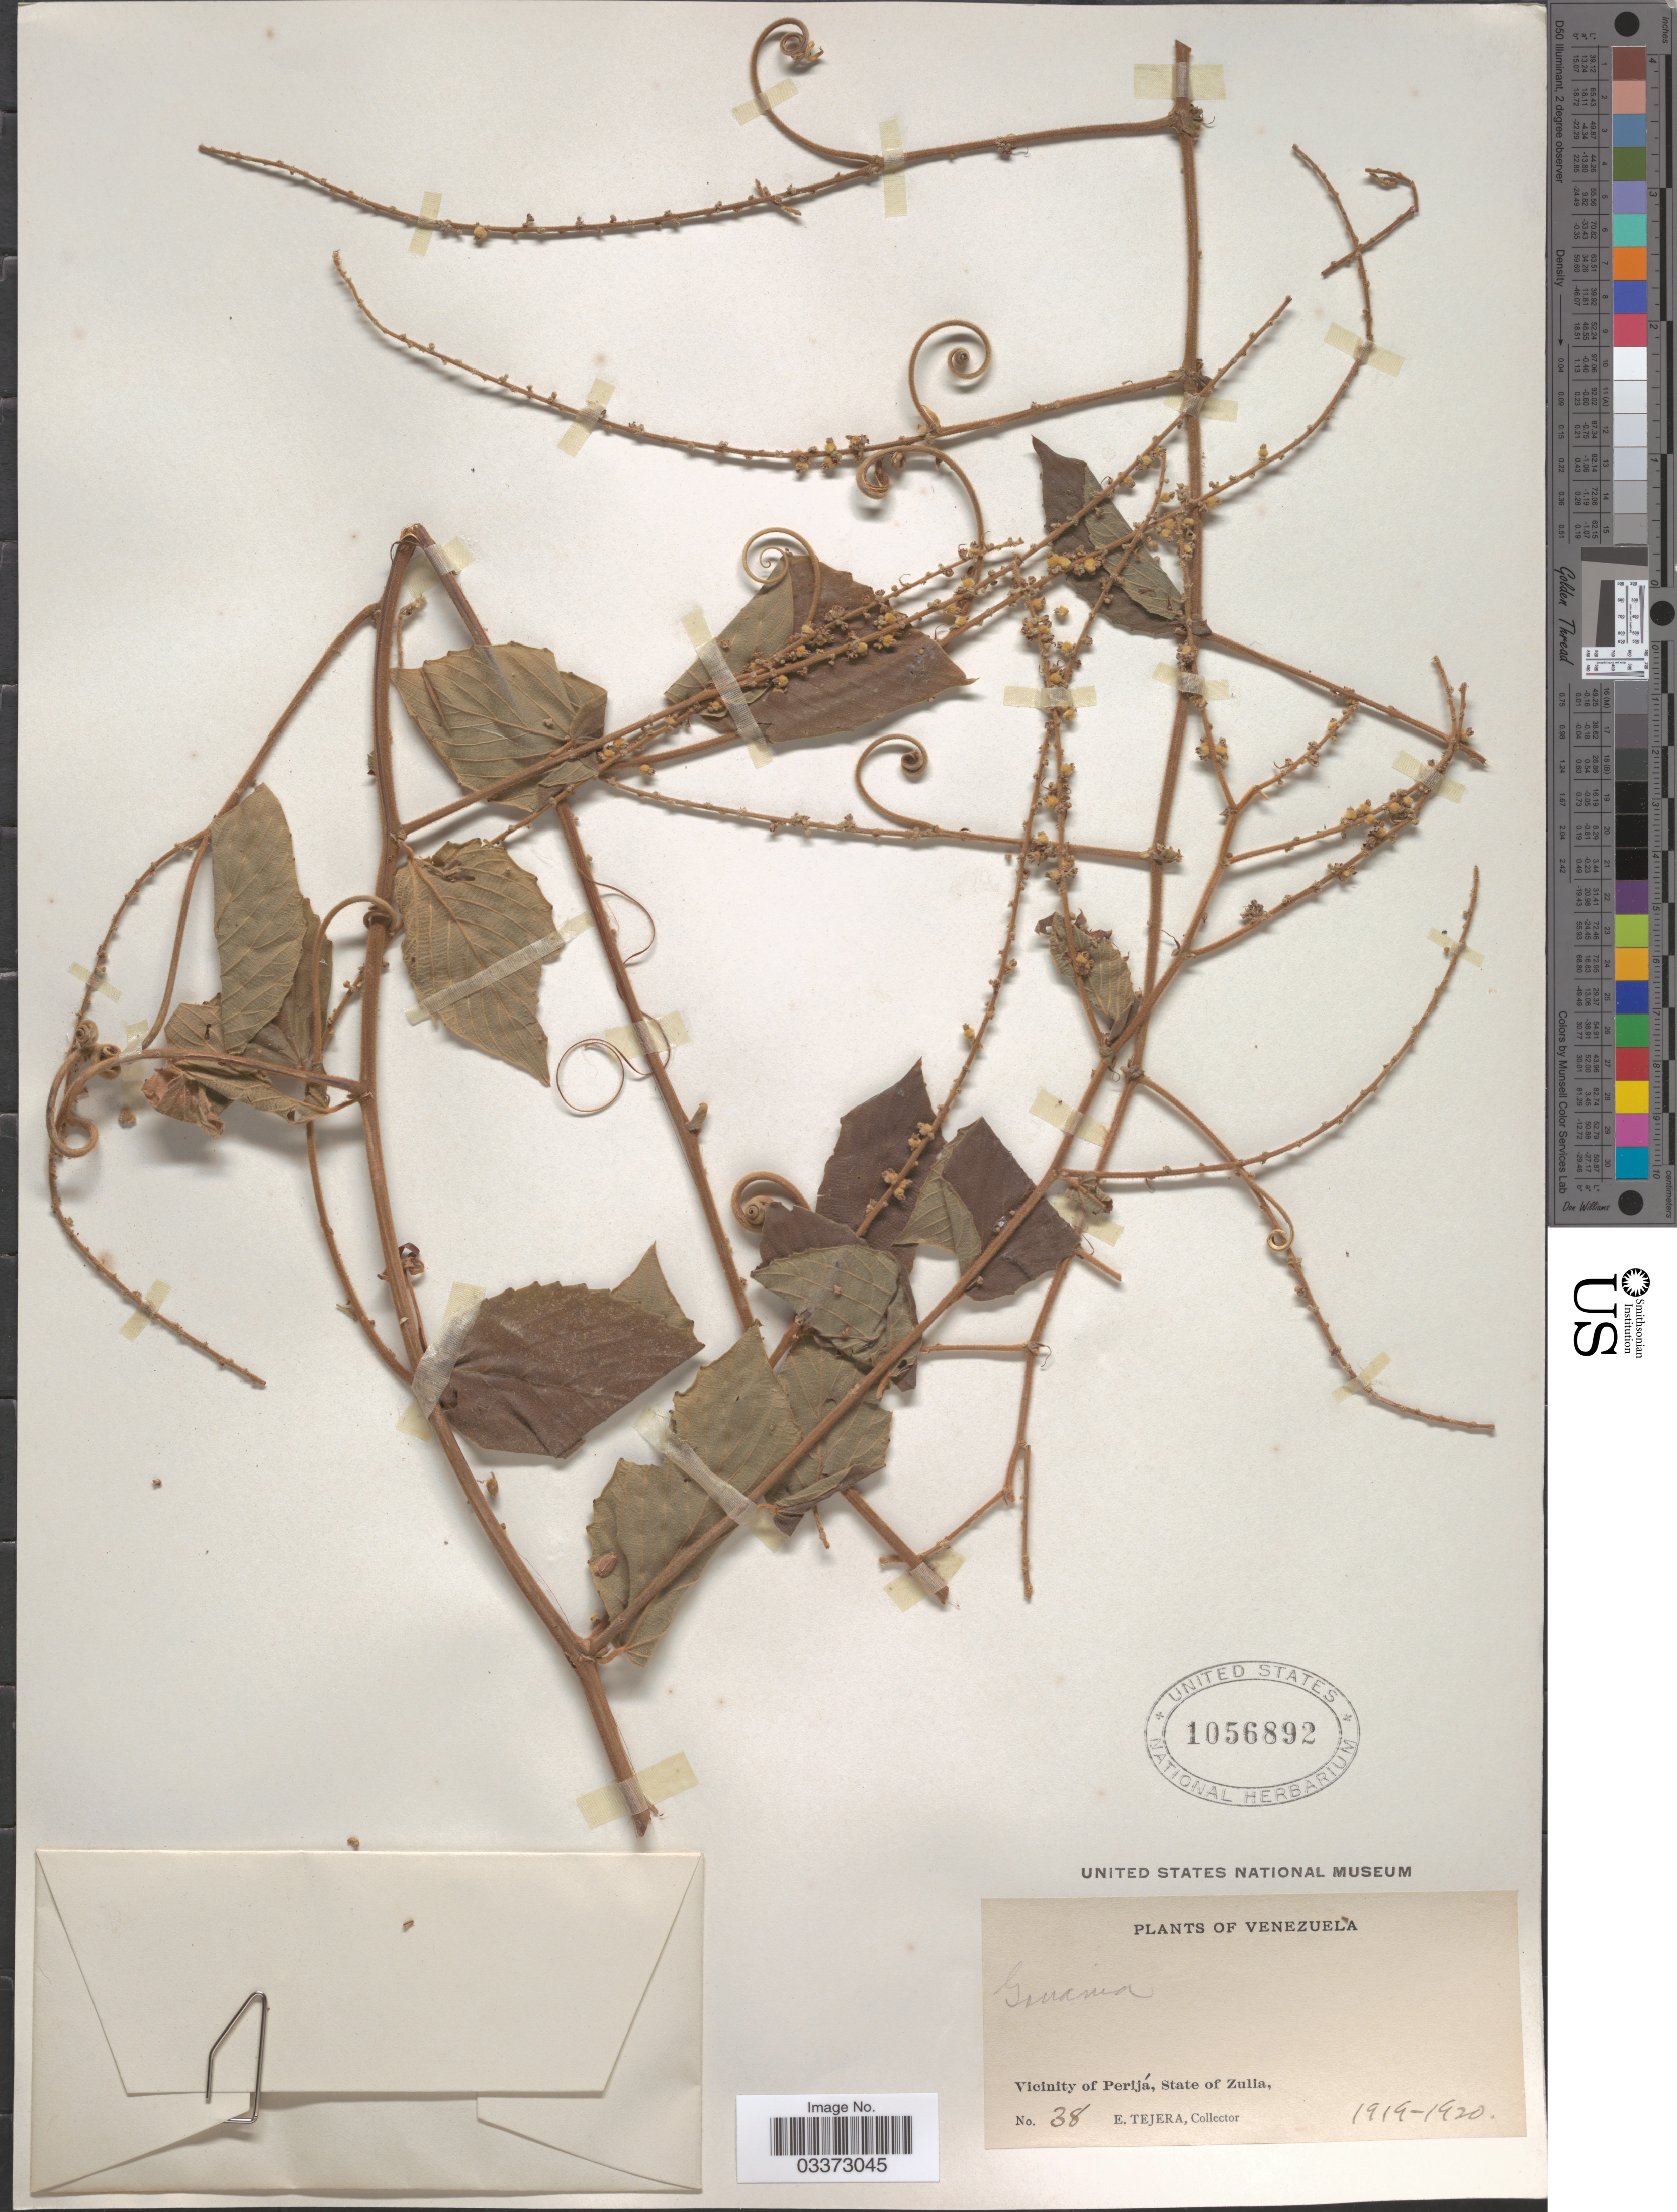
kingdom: Plantae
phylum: Tracheophyta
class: Magnoliopsida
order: Rosales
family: Rhamnaceae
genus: Gouania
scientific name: Gouania velutina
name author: Reissek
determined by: Figueira, Mauricio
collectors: E. Tejera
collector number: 38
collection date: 1919/1920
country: Venezuela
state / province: Zulia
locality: Vicinity of Perijá.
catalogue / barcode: US 1056892